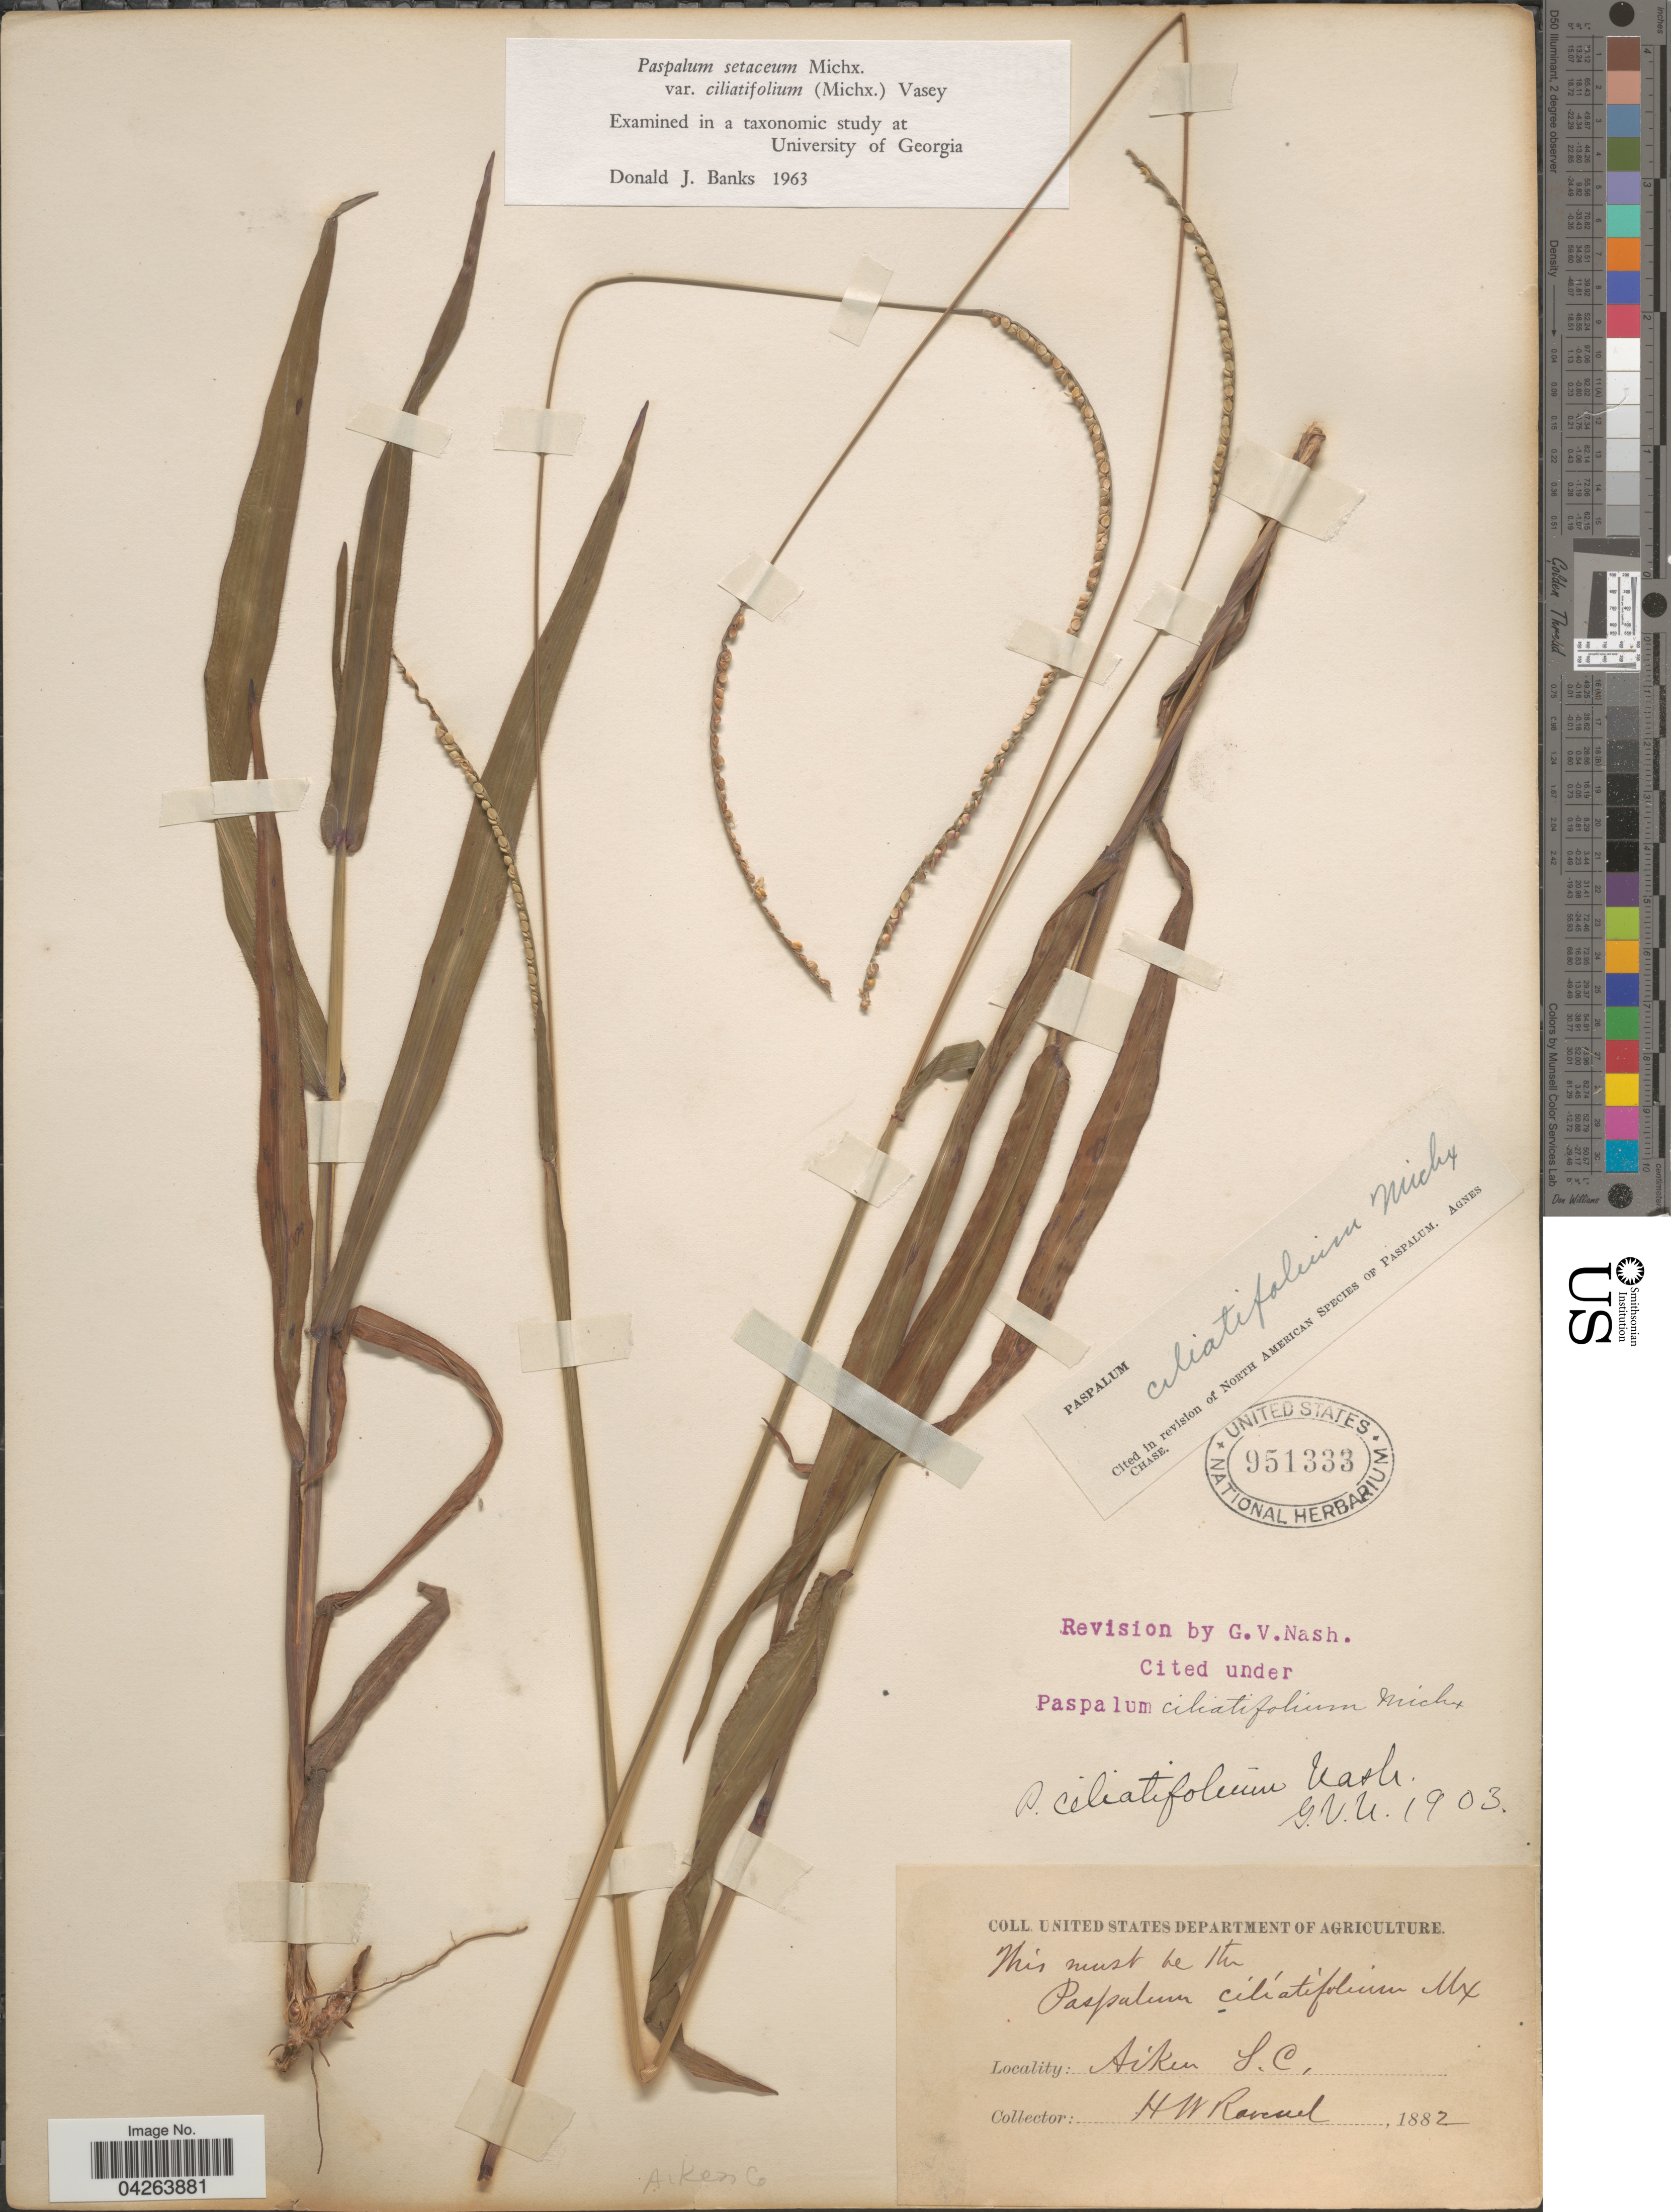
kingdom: Plantae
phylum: Tracheophyta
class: Liliopsida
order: Poales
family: Poaceae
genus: Paspalum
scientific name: Paspalum setaceum var. ciliatifolium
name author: (Michx.) Vasey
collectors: H. Ravenel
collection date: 1882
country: United States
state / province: South Carolina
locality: Aiken. Aiken Co.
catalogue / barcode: US 951333